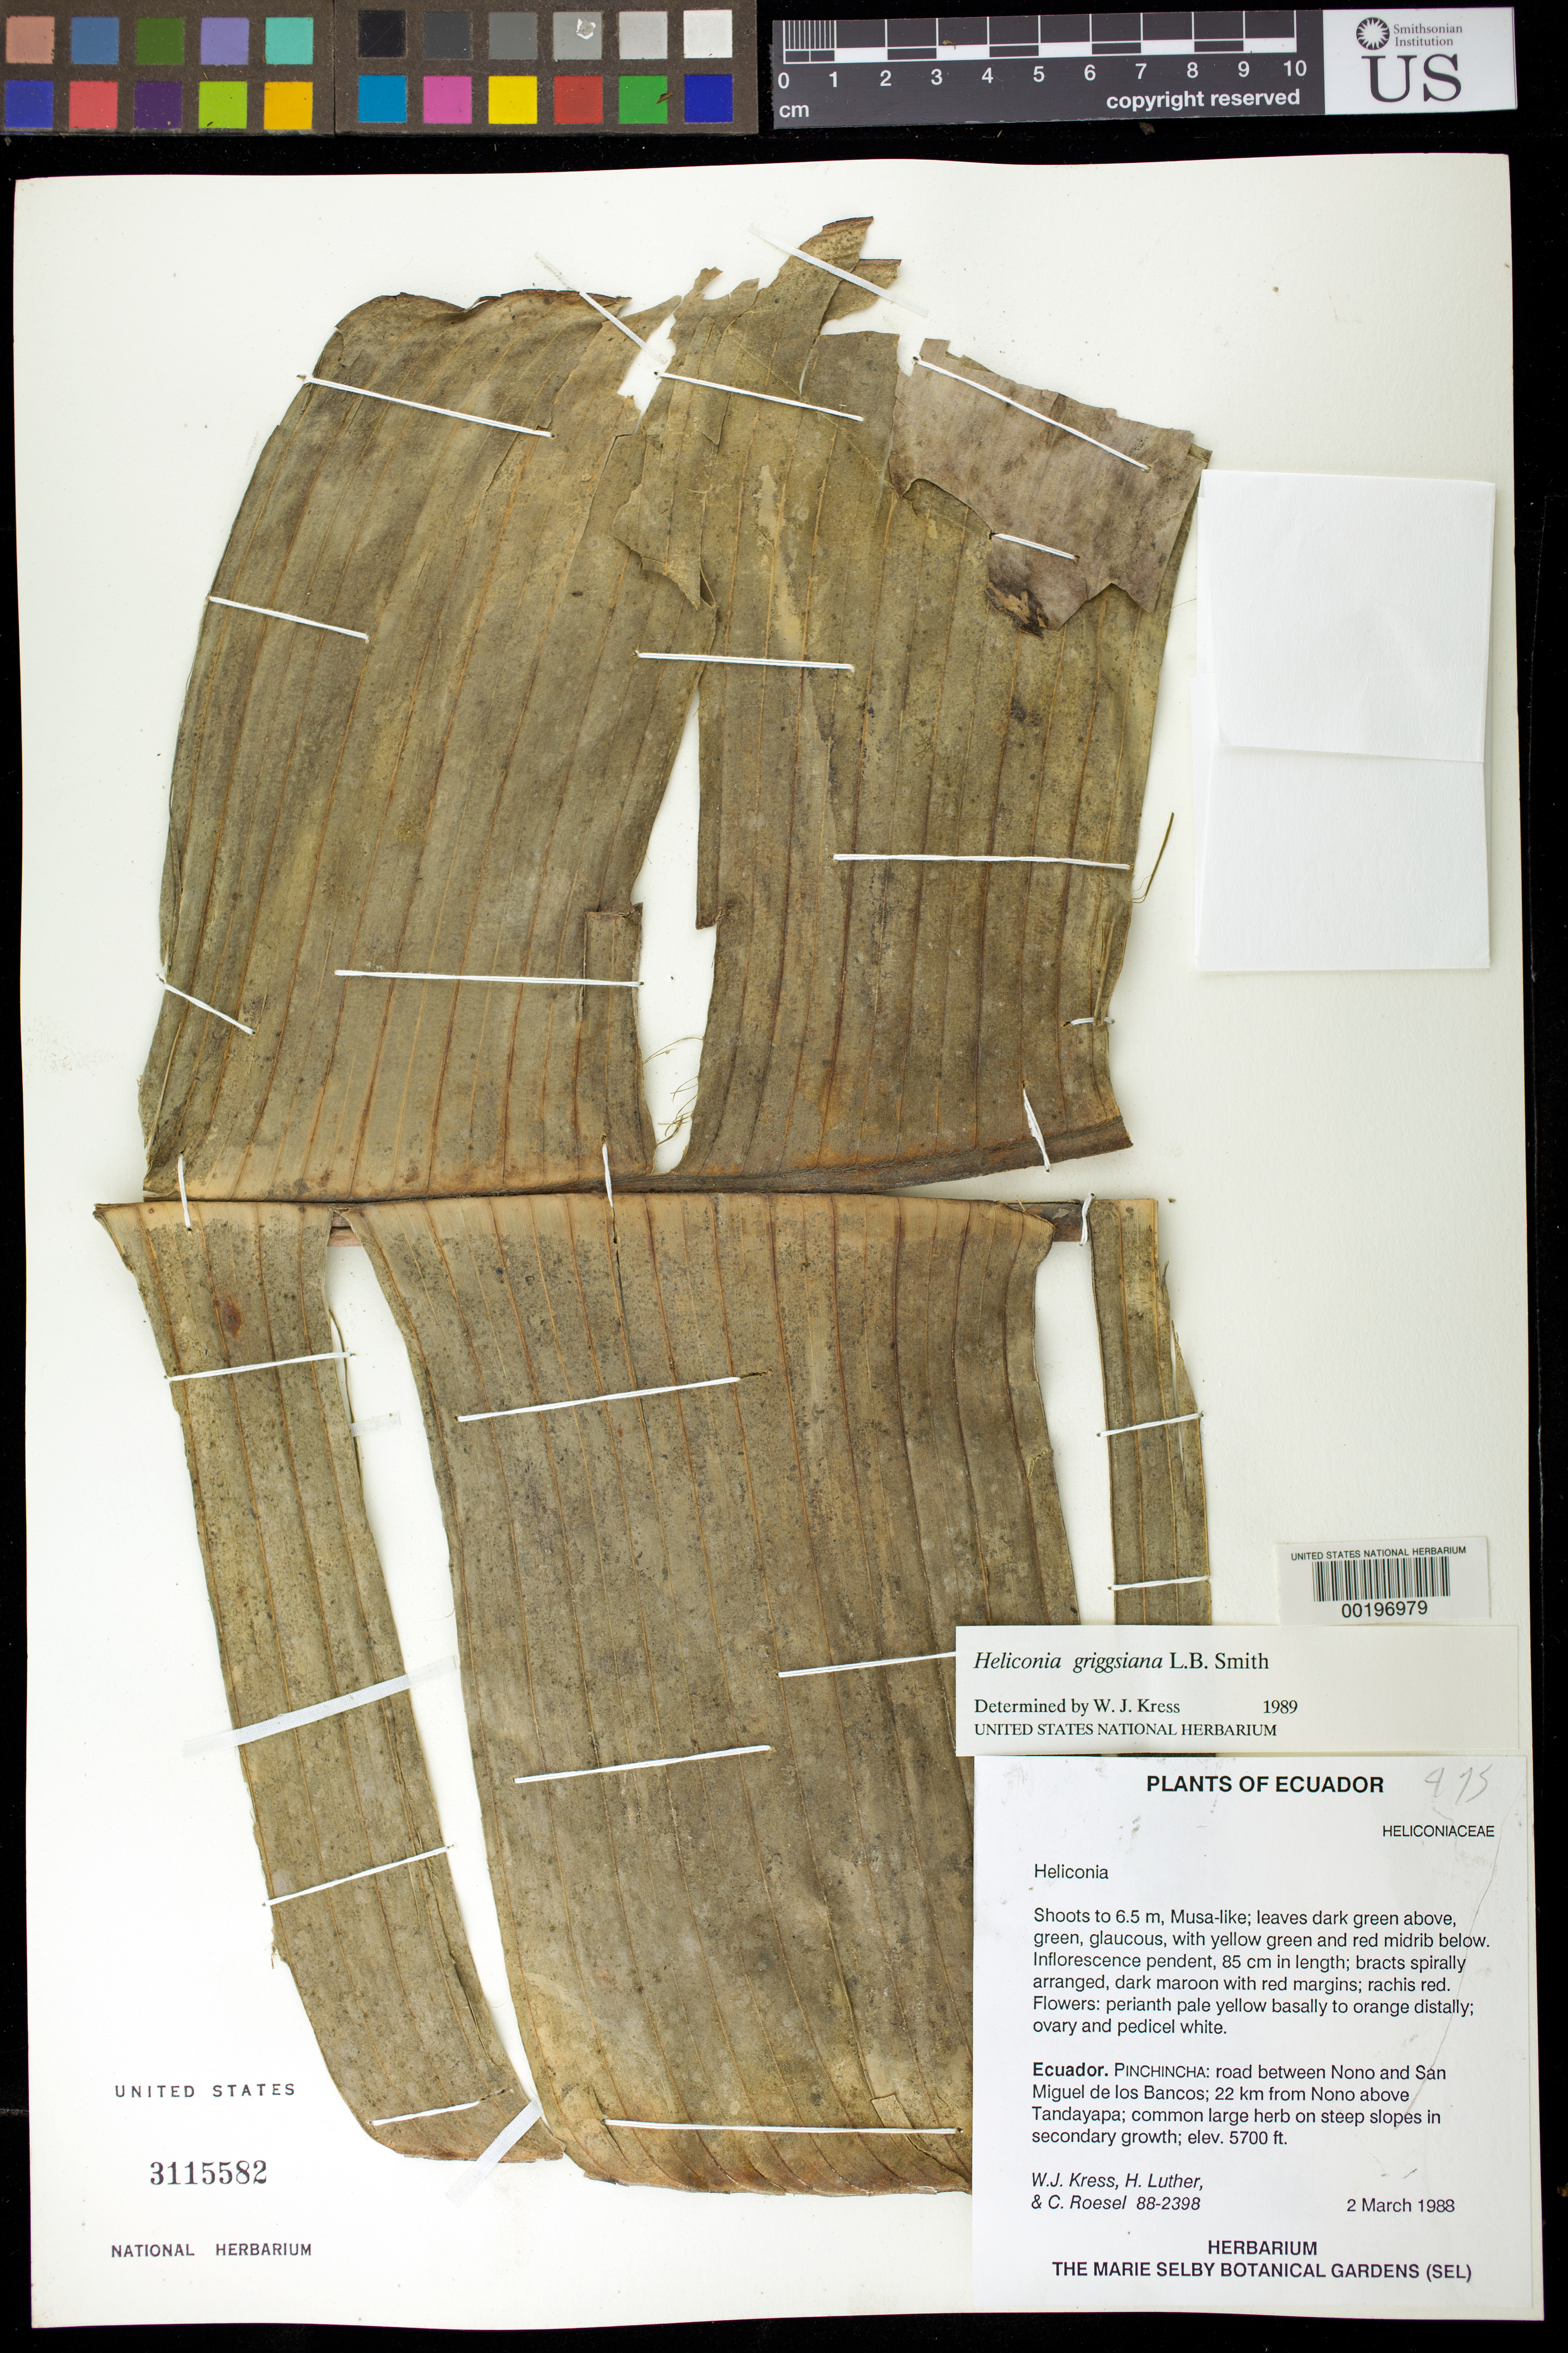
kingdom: Plantae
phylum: Tracheophyta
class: Liliopsida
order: Zingiberales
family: Heliconiaceae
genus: Heliconia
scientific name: Heliconia griggsiana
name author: L.B. Sm.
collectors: W. J. Kress, Harry E. Luther & C. S. Roesel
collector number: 88-2398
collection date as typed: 02 Mar 1988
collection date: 1988-03-02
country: Ecuador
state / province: Pichincha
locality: Road between nono and Sal Miguel de los Bancos, 22 km from nono above tandayapa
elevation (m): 1737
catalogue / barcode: US 3115582